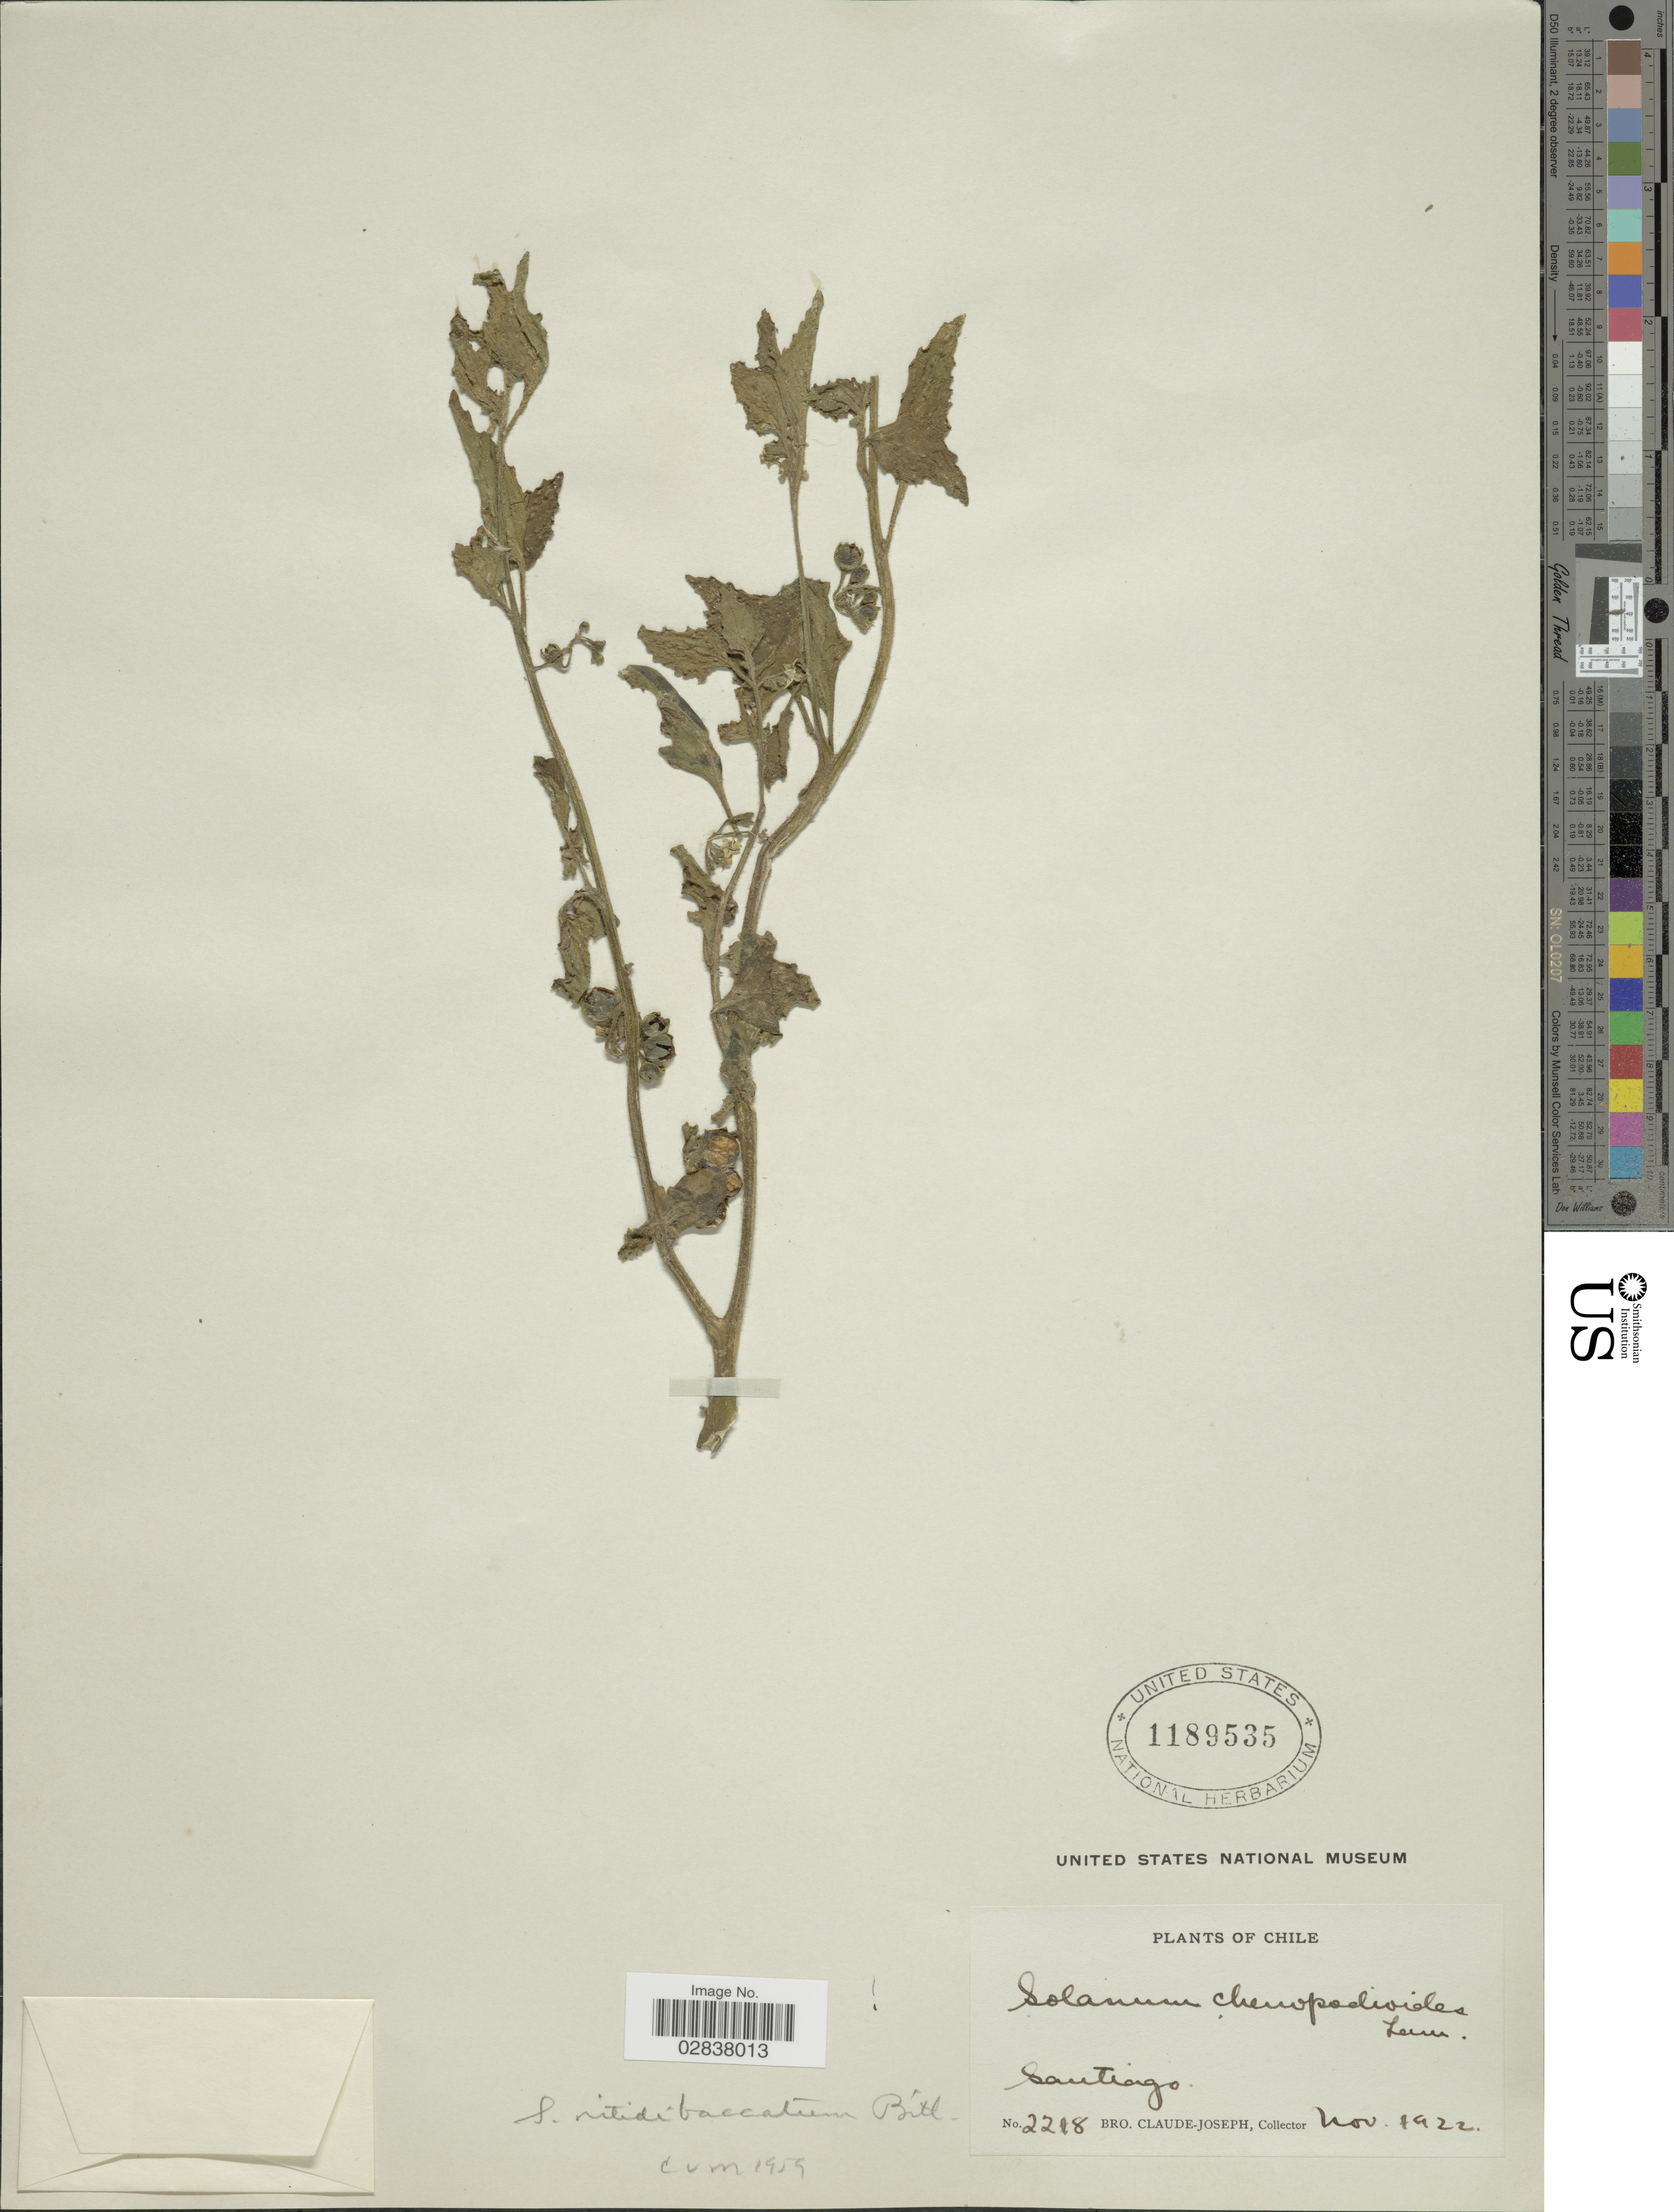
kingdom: Plantae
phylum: Tracheophyta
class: Magnoliopsida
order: Solanales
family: Solanaceae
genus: Solanum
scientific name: Solanum nitidibaccatum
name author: Bitter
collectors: Bro. Claude-Joseph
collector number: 2218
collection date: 1922-11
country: Chile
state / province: Región Metropolitana (RM)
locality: Santiago.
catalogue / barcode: US 1189535